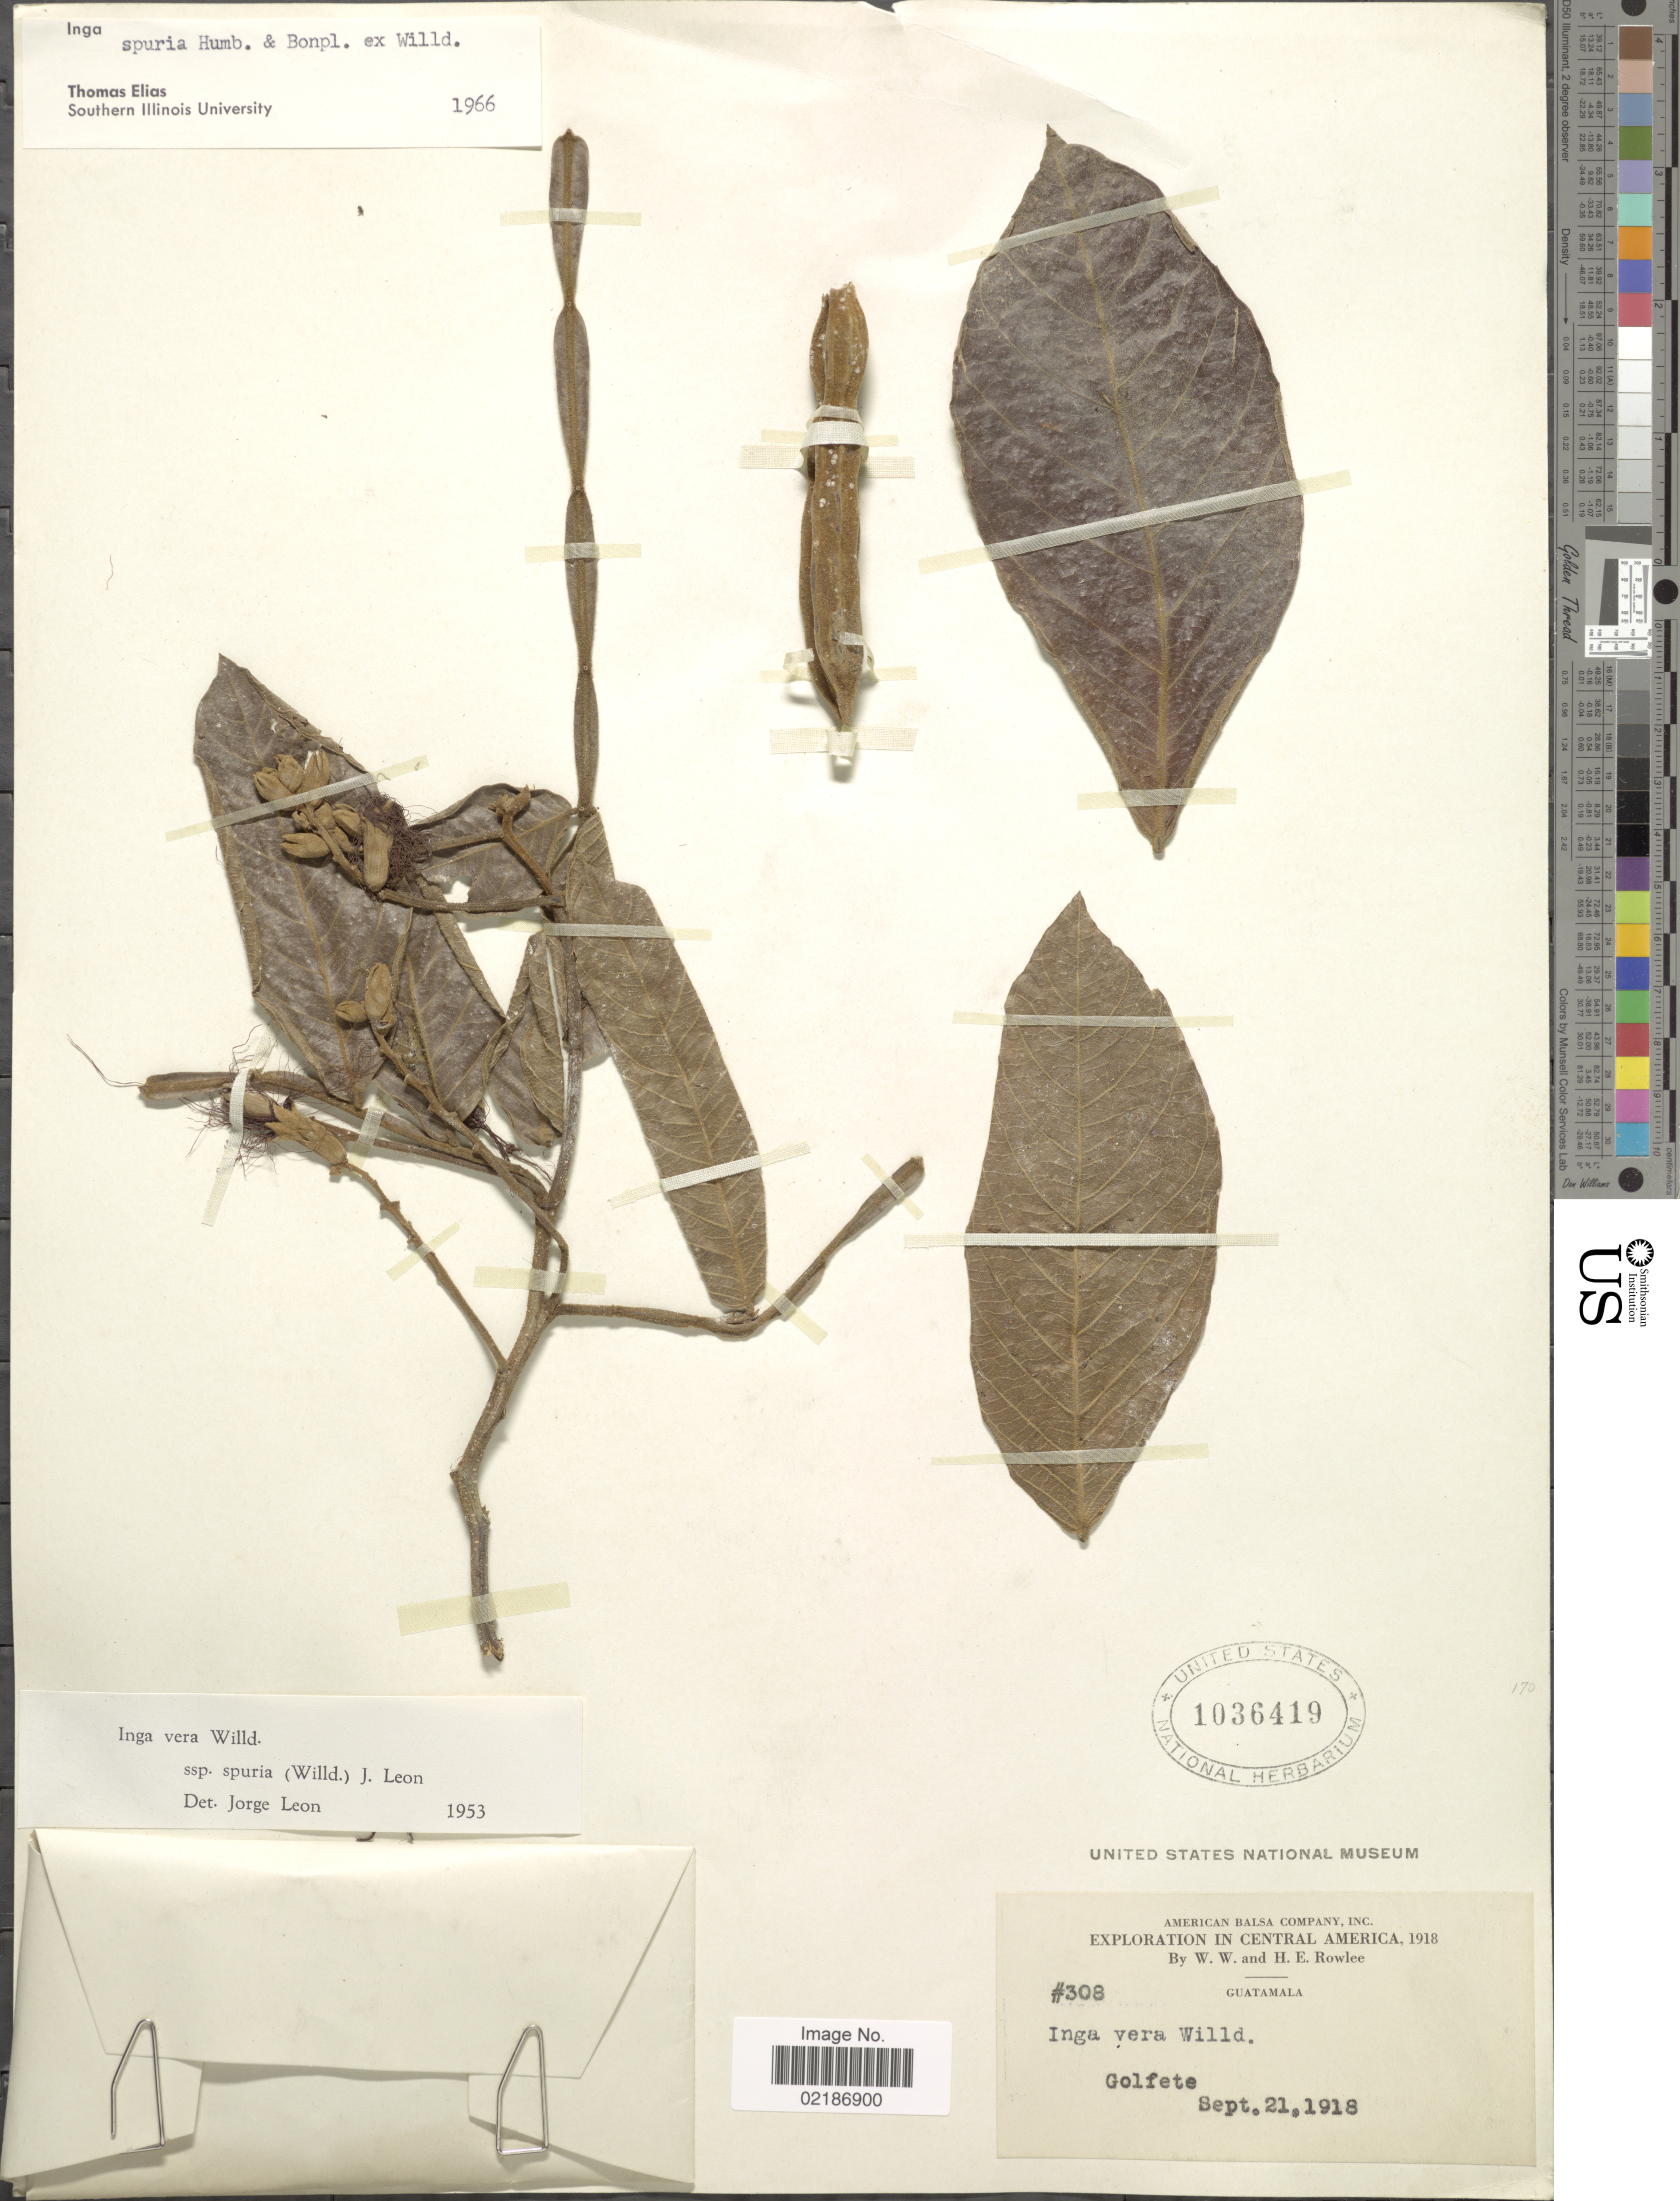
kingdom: Plantae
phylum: Tracheophyta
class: Magnoliopsida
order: Fabales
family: Fabaceae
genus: Inga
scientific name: Inga vera subsp. vera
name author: Willd.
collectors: W. W. Rowlee & H. E. Rowlee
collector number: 308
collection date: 1918-09-21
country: Guatemala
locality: Central America, Golfete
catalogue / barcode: US 1036419